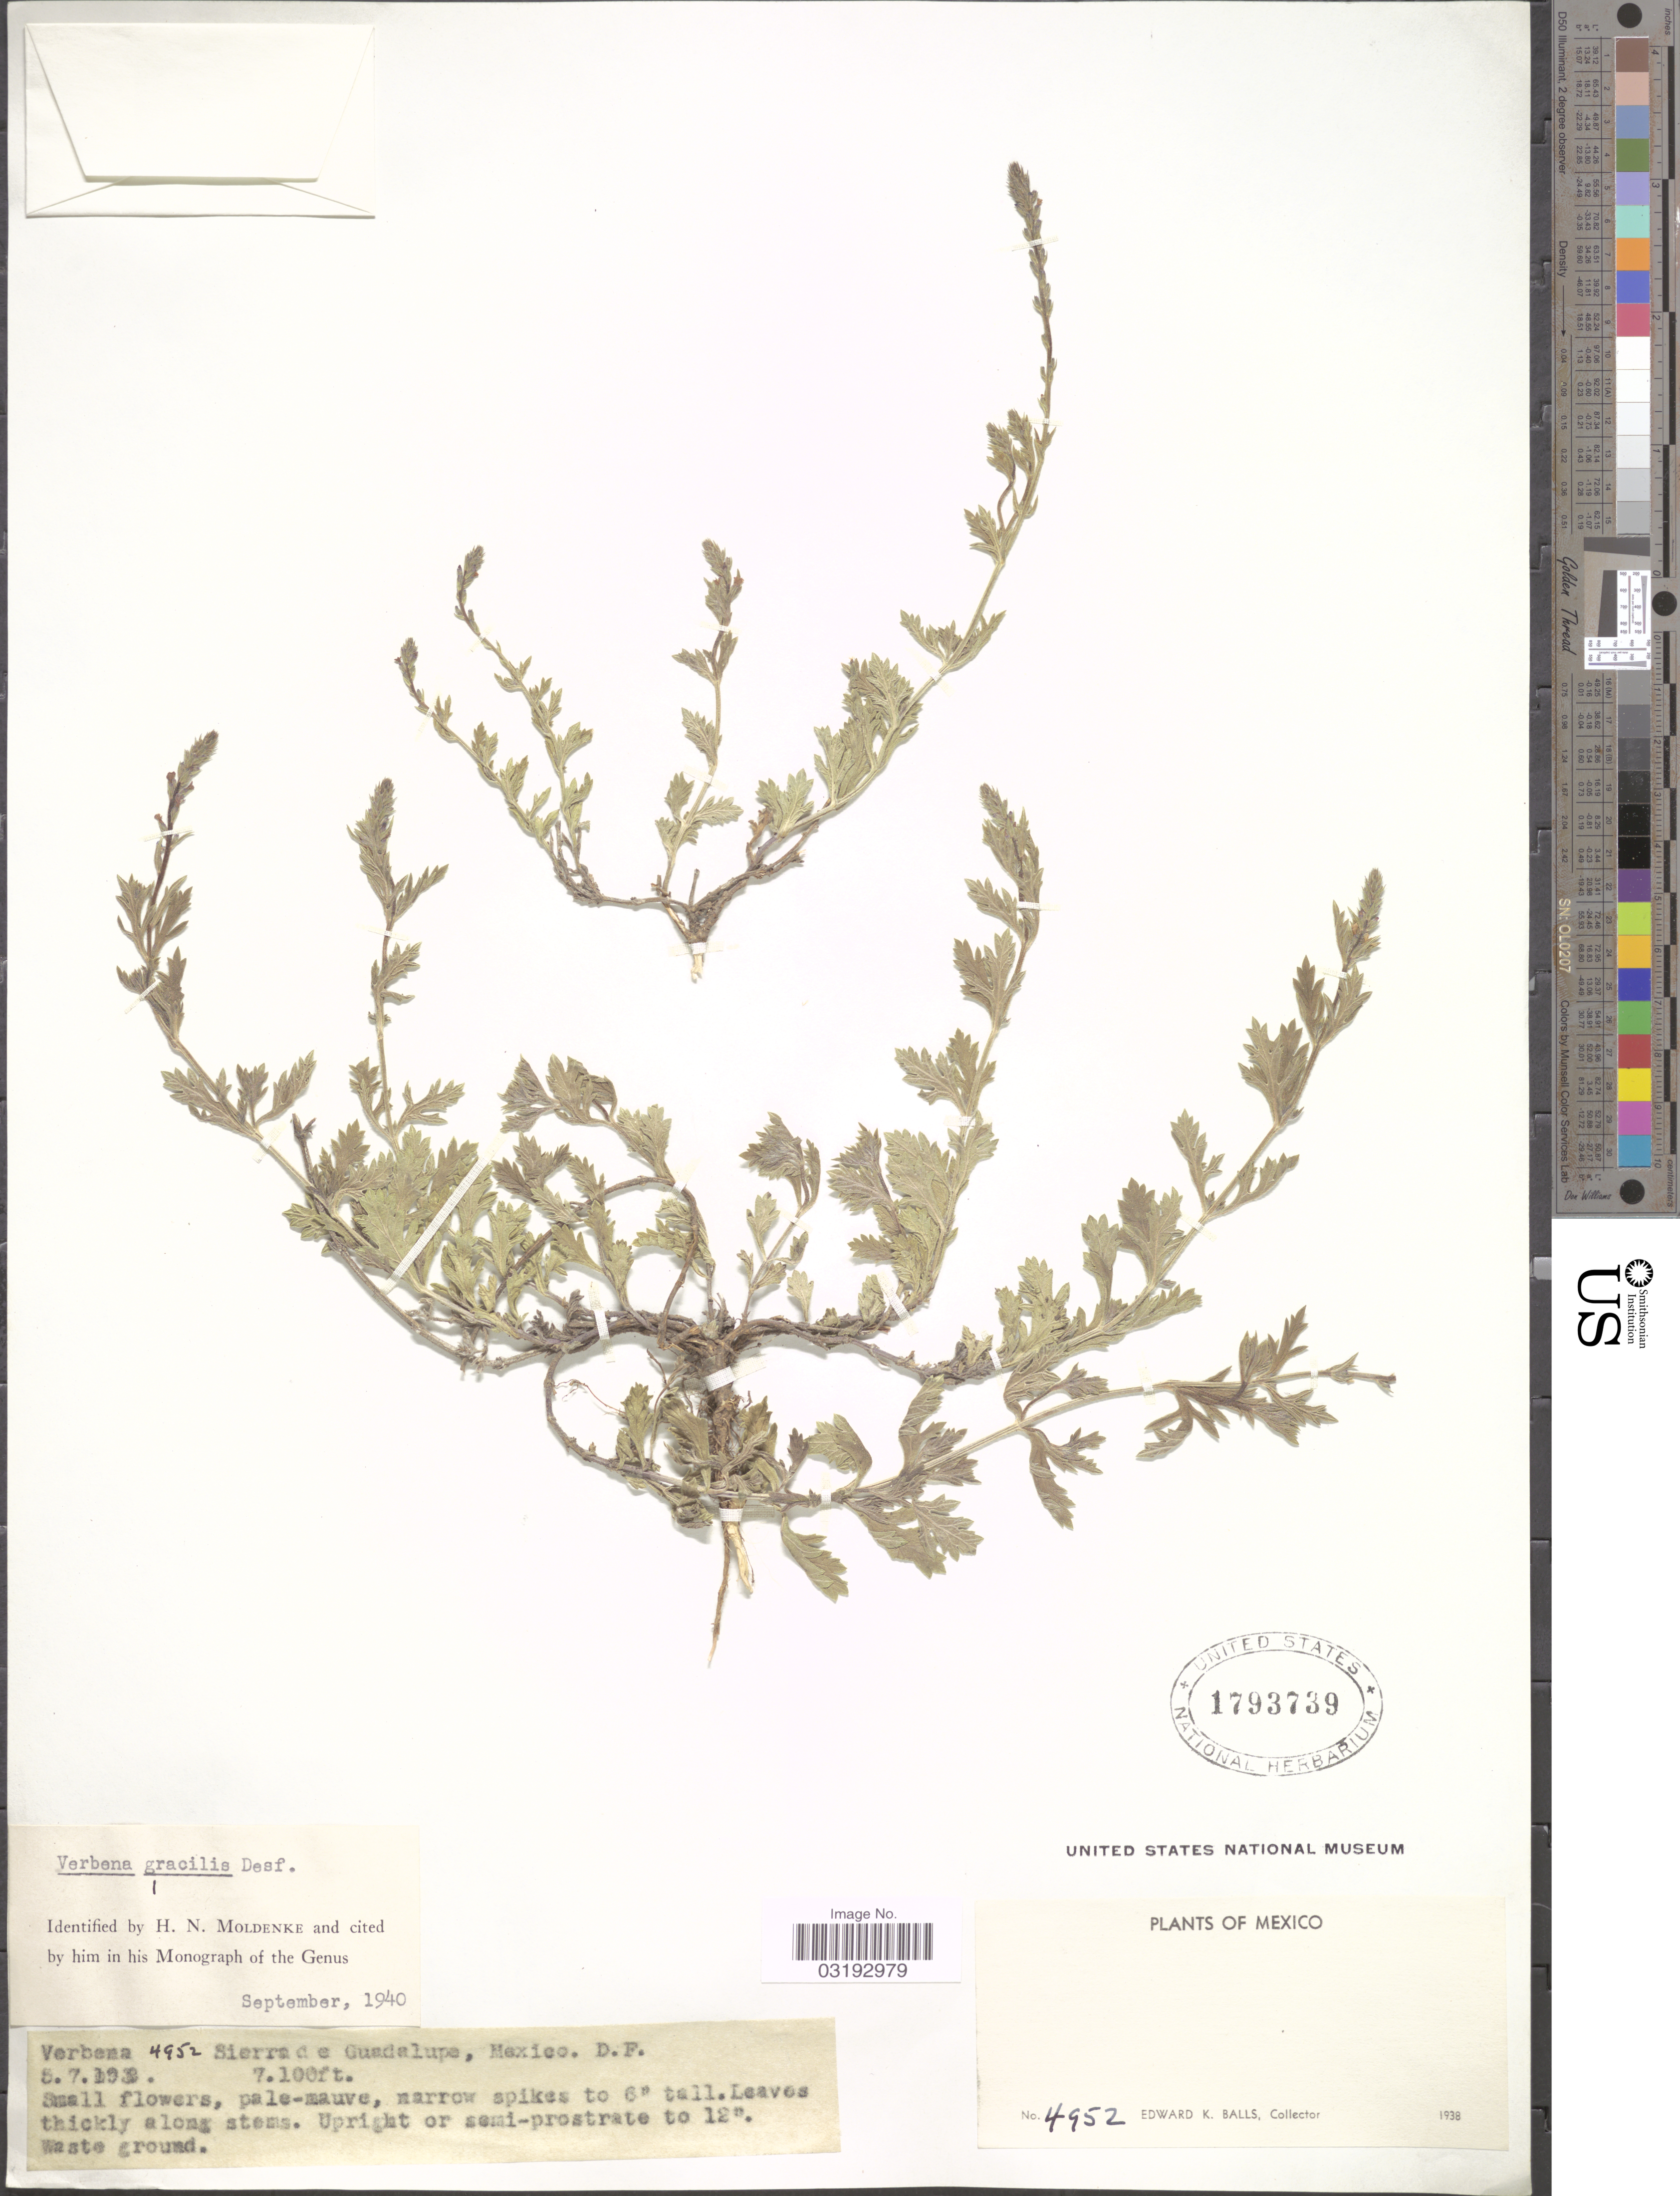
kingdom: Plantae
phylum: Tracheophyta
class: Magnoliopsida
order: Lamiales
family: Verbenaceae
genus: Verbena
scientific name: Verbena gracilis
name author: Desf.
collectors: E. K. Balls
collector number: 4952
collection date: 1938-07-05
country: Mexico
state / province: Distrito Federal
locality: Sierra de Guadalupe.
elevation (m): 2164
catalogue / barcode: US 1793739